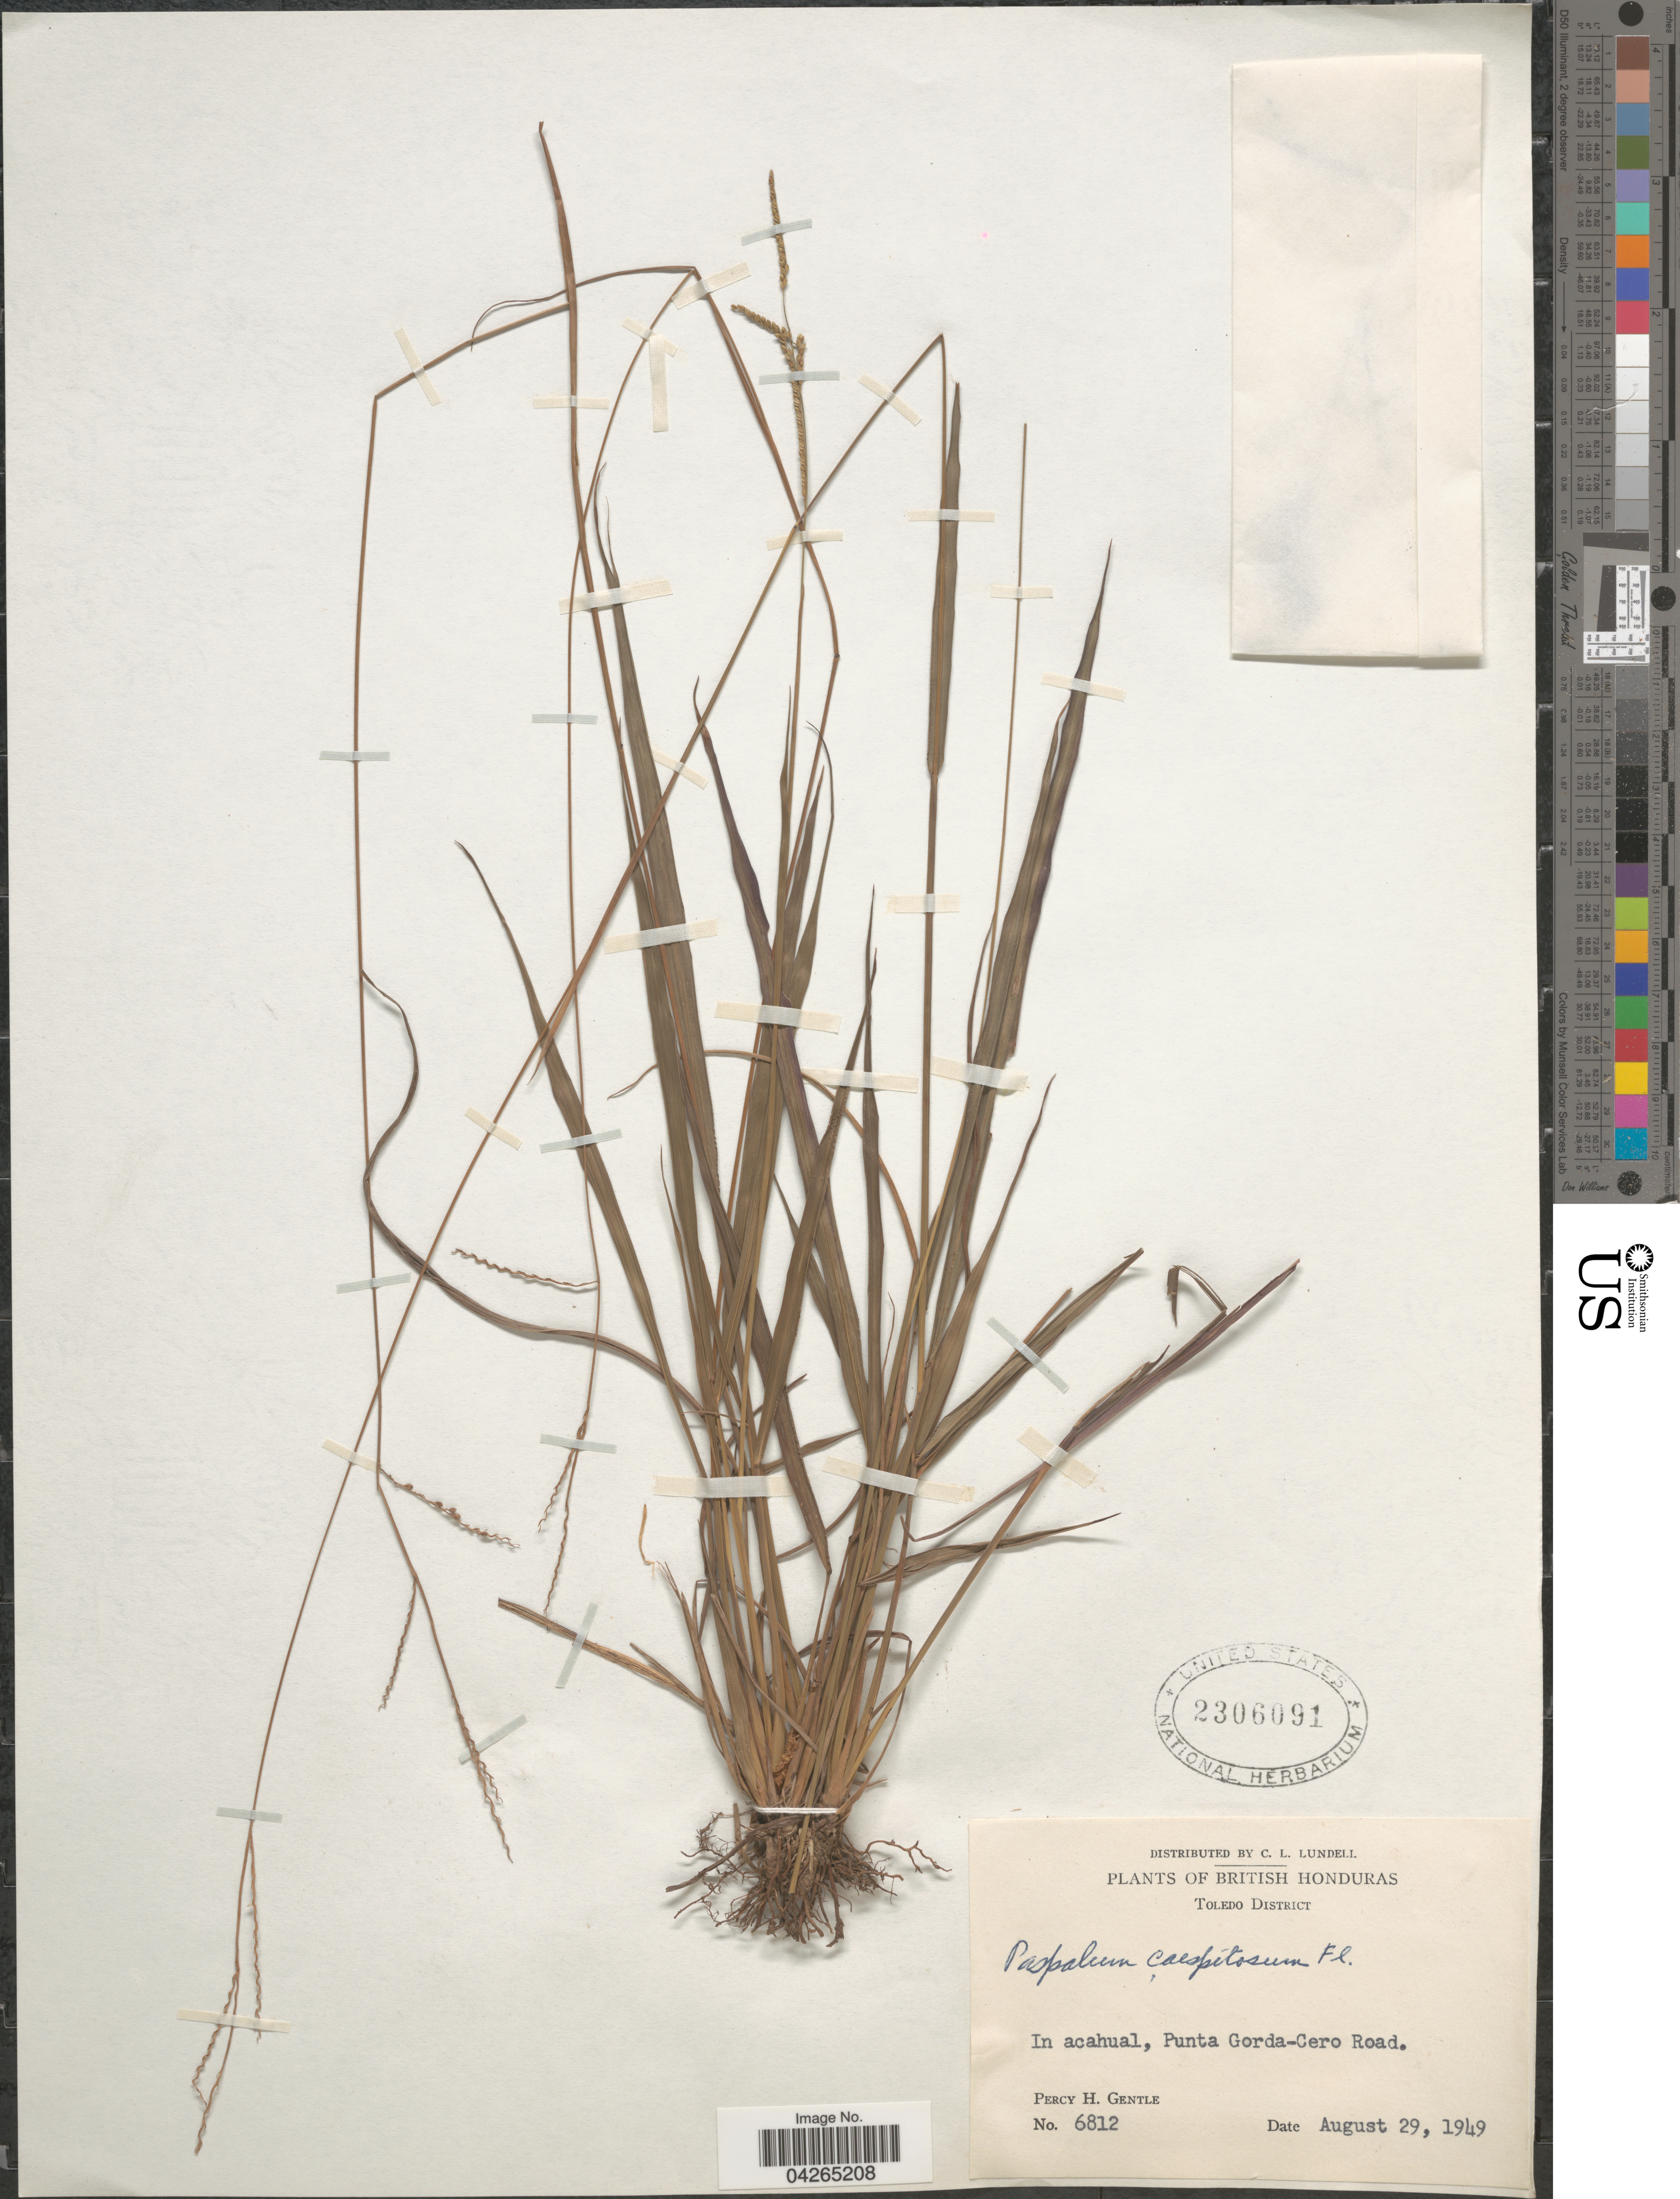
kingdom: Plantae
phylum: Tracheophyta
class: Liliopsida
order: Poales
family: Poaceae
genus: Paspalum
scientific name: Paspalum caespitosum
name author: Flüggé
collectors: P. H. Gentle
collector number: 6812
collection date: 1949-08-29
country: Belize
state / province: Toledo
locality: British Honduras. Toledo District. In acahual, Punta Gorda-Cero Road.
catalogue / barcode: US 2306091